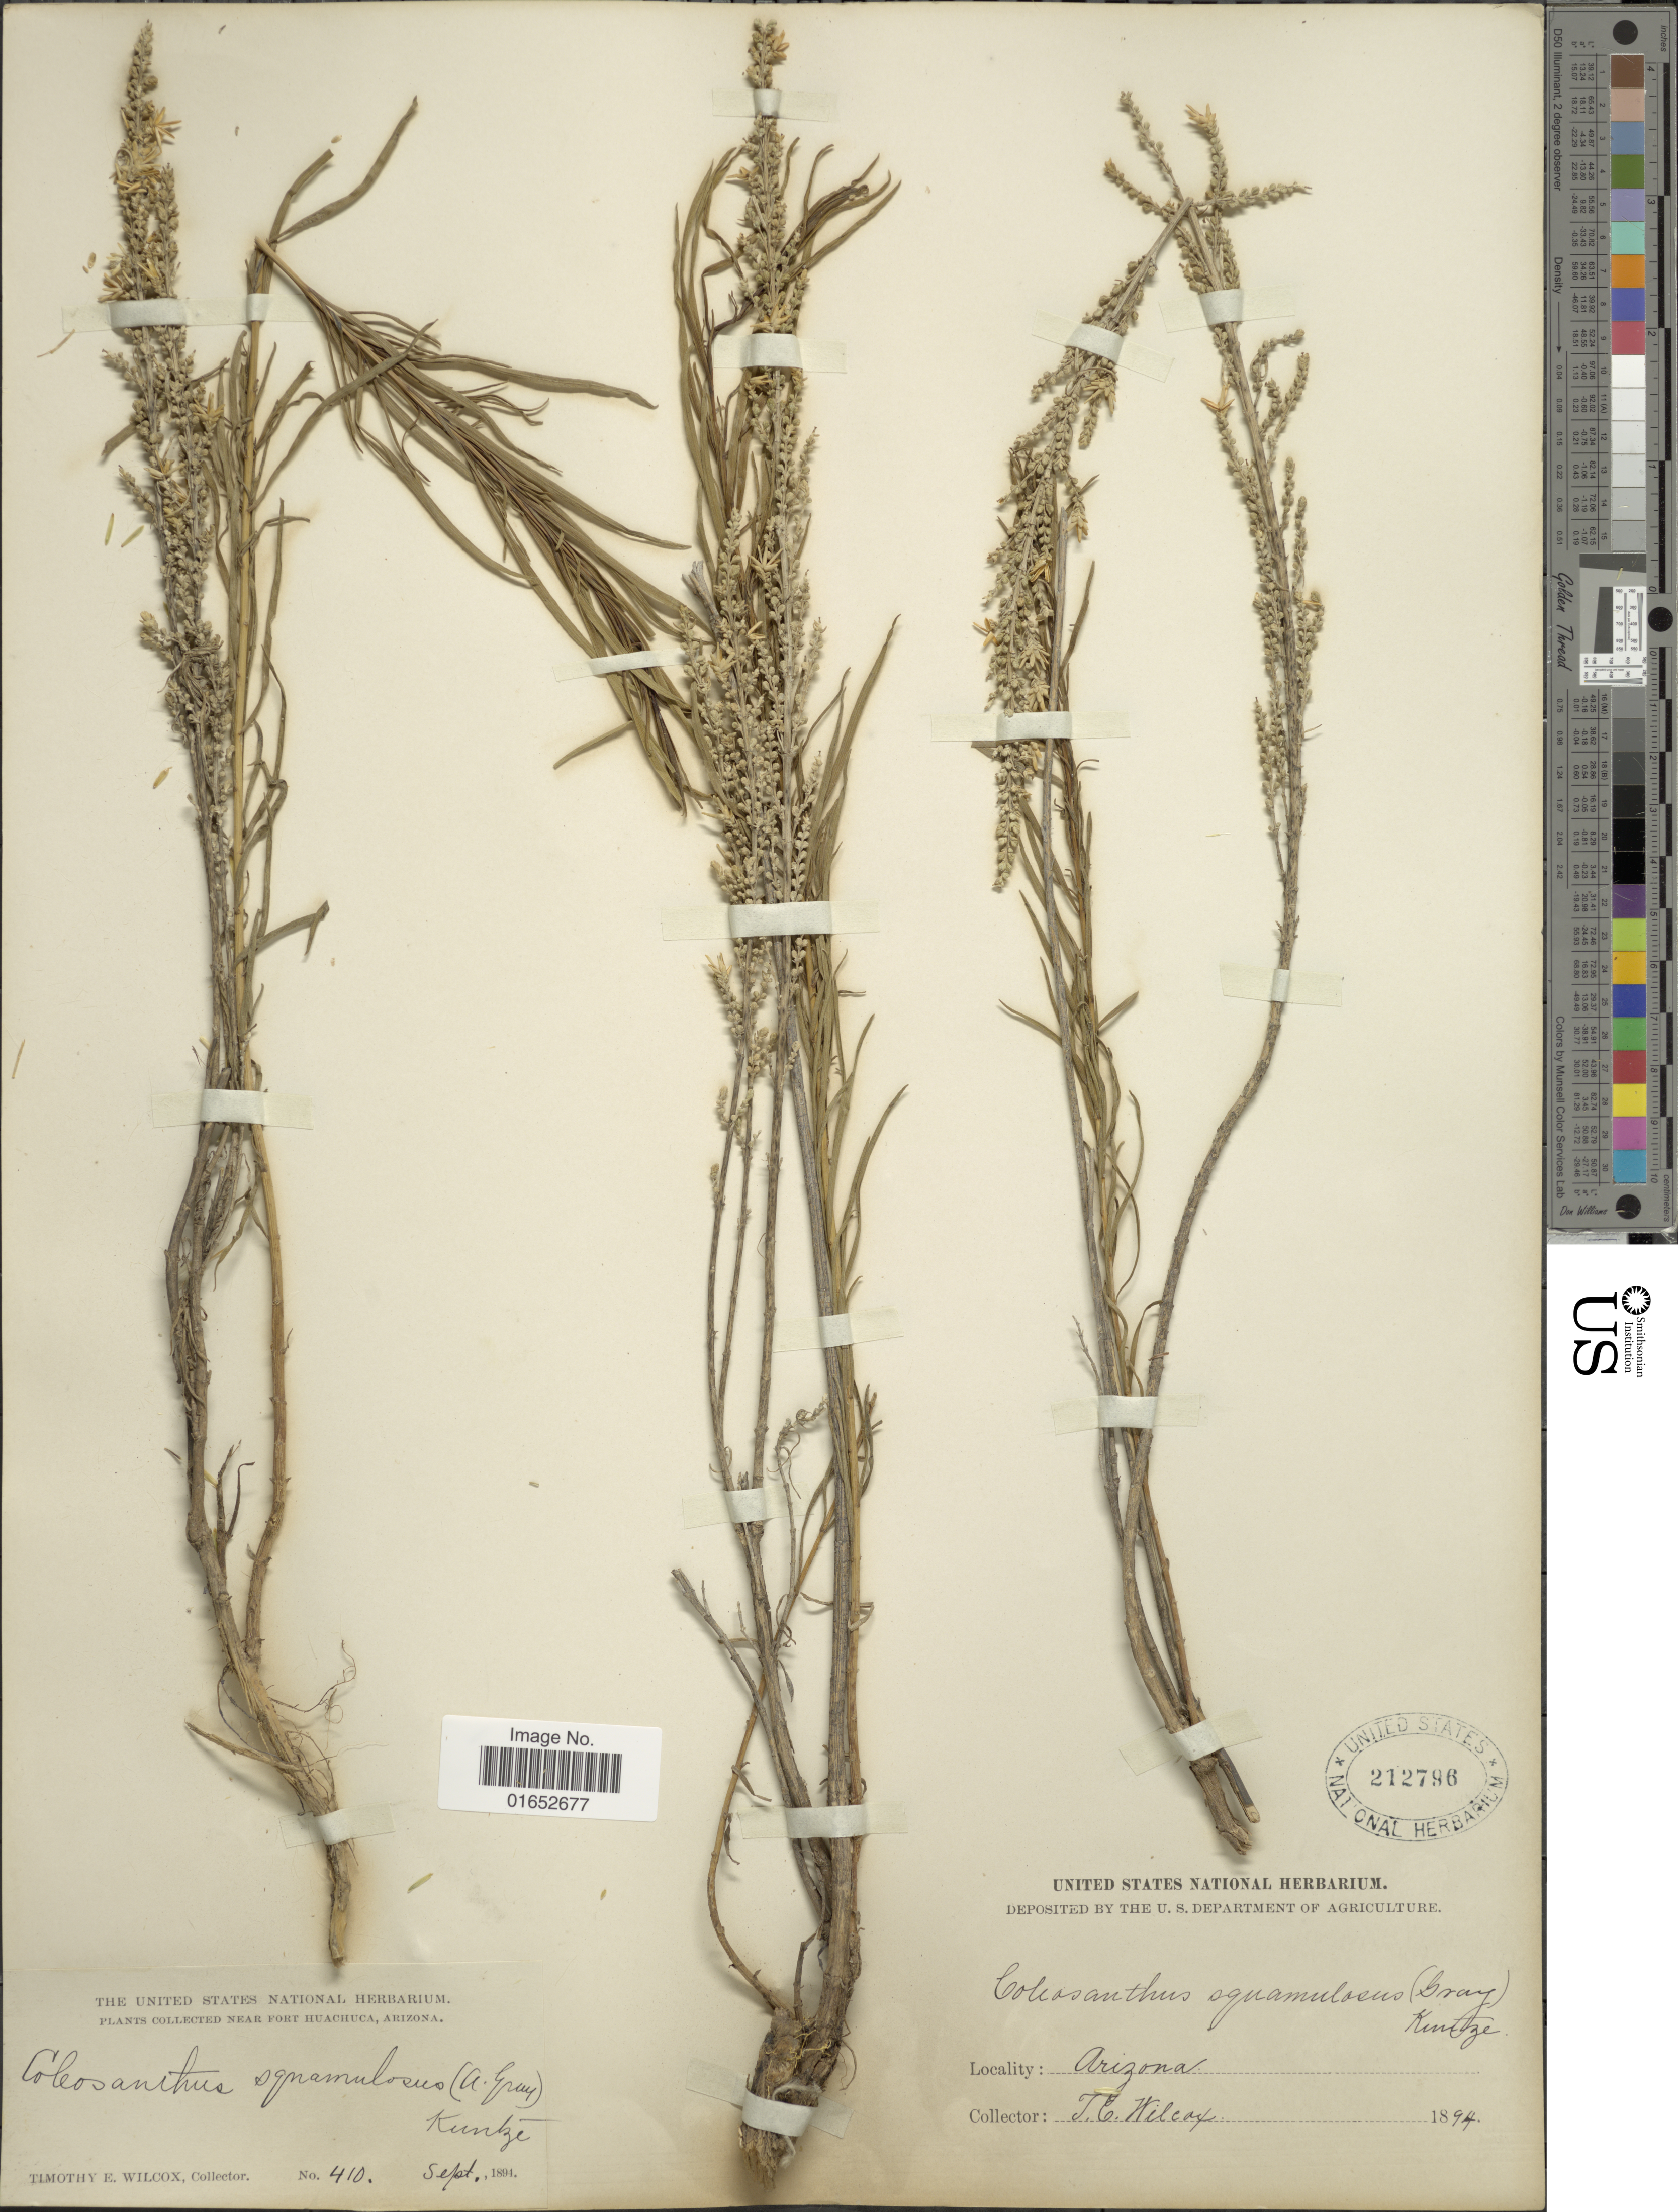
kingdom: Plantae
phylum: Tracheophyta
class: Magnoliopsida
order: Asterales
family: Asteraceae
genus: Asanthus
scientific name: Asanthus squamulosus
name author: (A. Gray) R.M. King & H. Rob.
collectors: T. E. Wilcox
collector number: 410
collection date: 1894-09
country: United States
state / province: Arizona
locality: Near Fort Huachuca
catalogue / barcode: US 212796